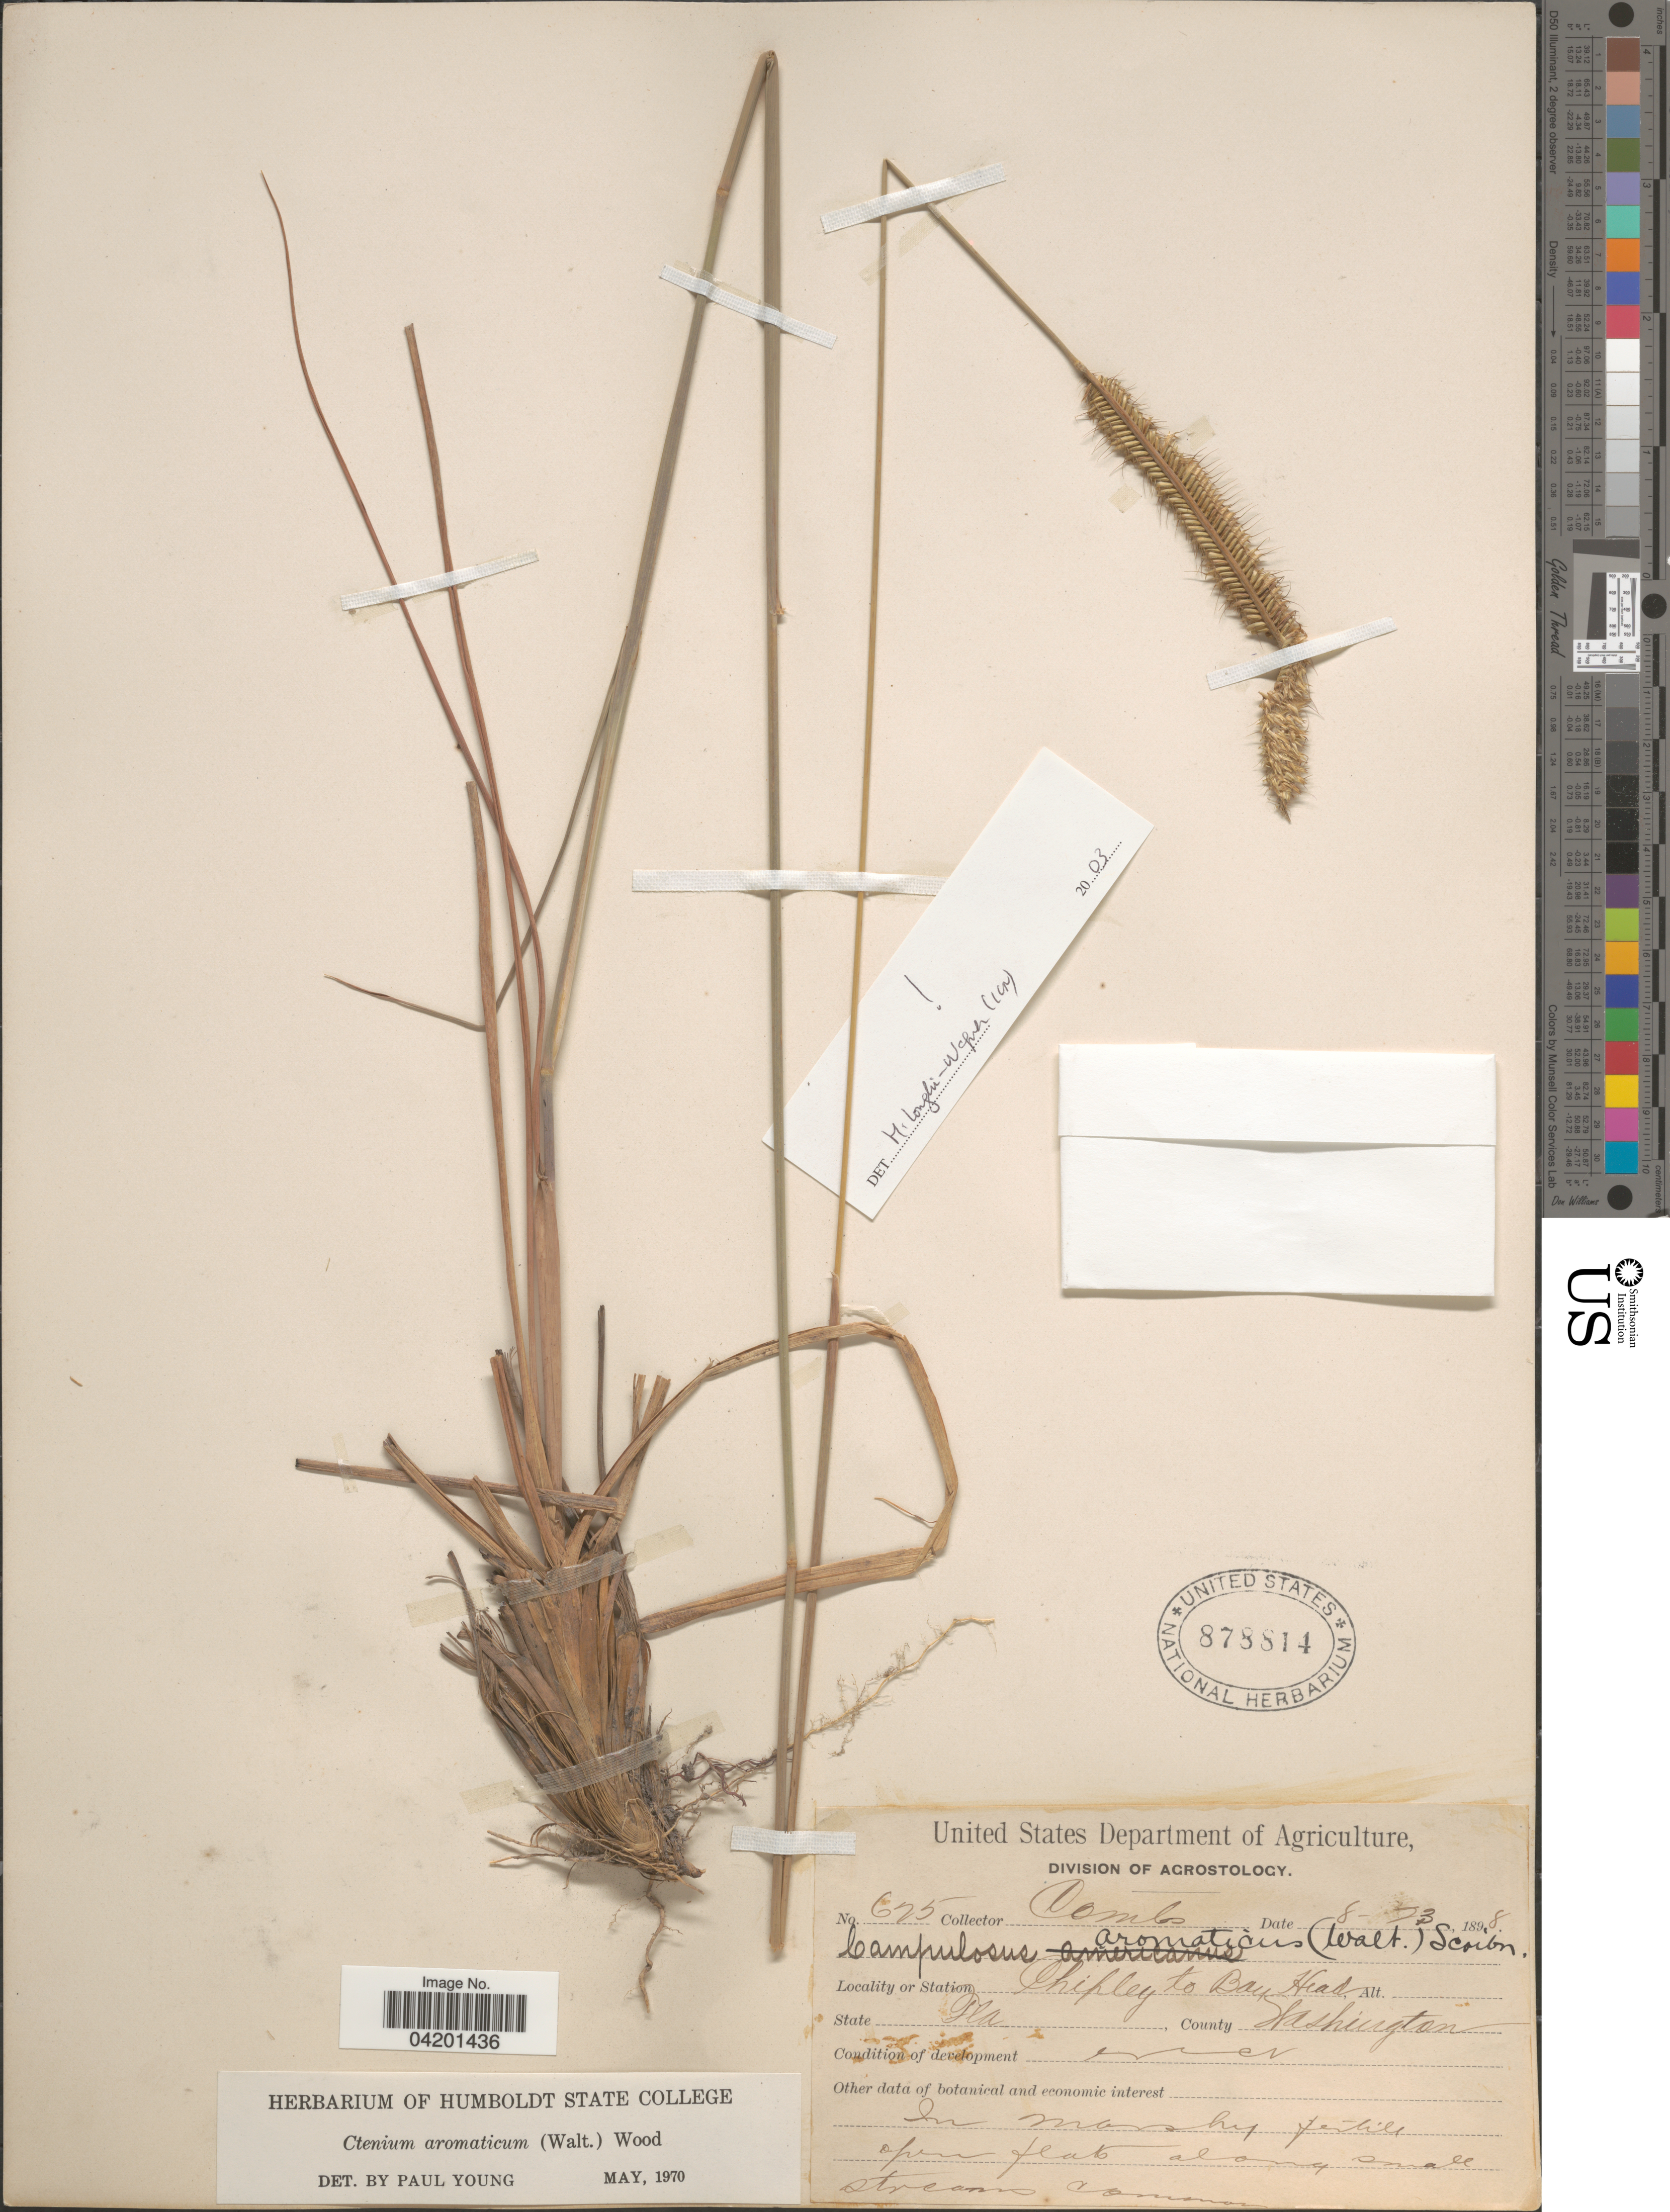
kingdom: Plantae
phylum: Tracheophyta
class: Liliopsida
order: Poales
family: Poaceae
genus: Ctenium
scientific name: Ctenium aromaticum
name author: (Walter) Alph. Wood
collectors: -. Combs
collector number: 625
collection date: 1898-08-23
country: United States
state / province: Florida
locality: Chipley to Bay Head. County Washington.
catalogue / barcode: US 878814